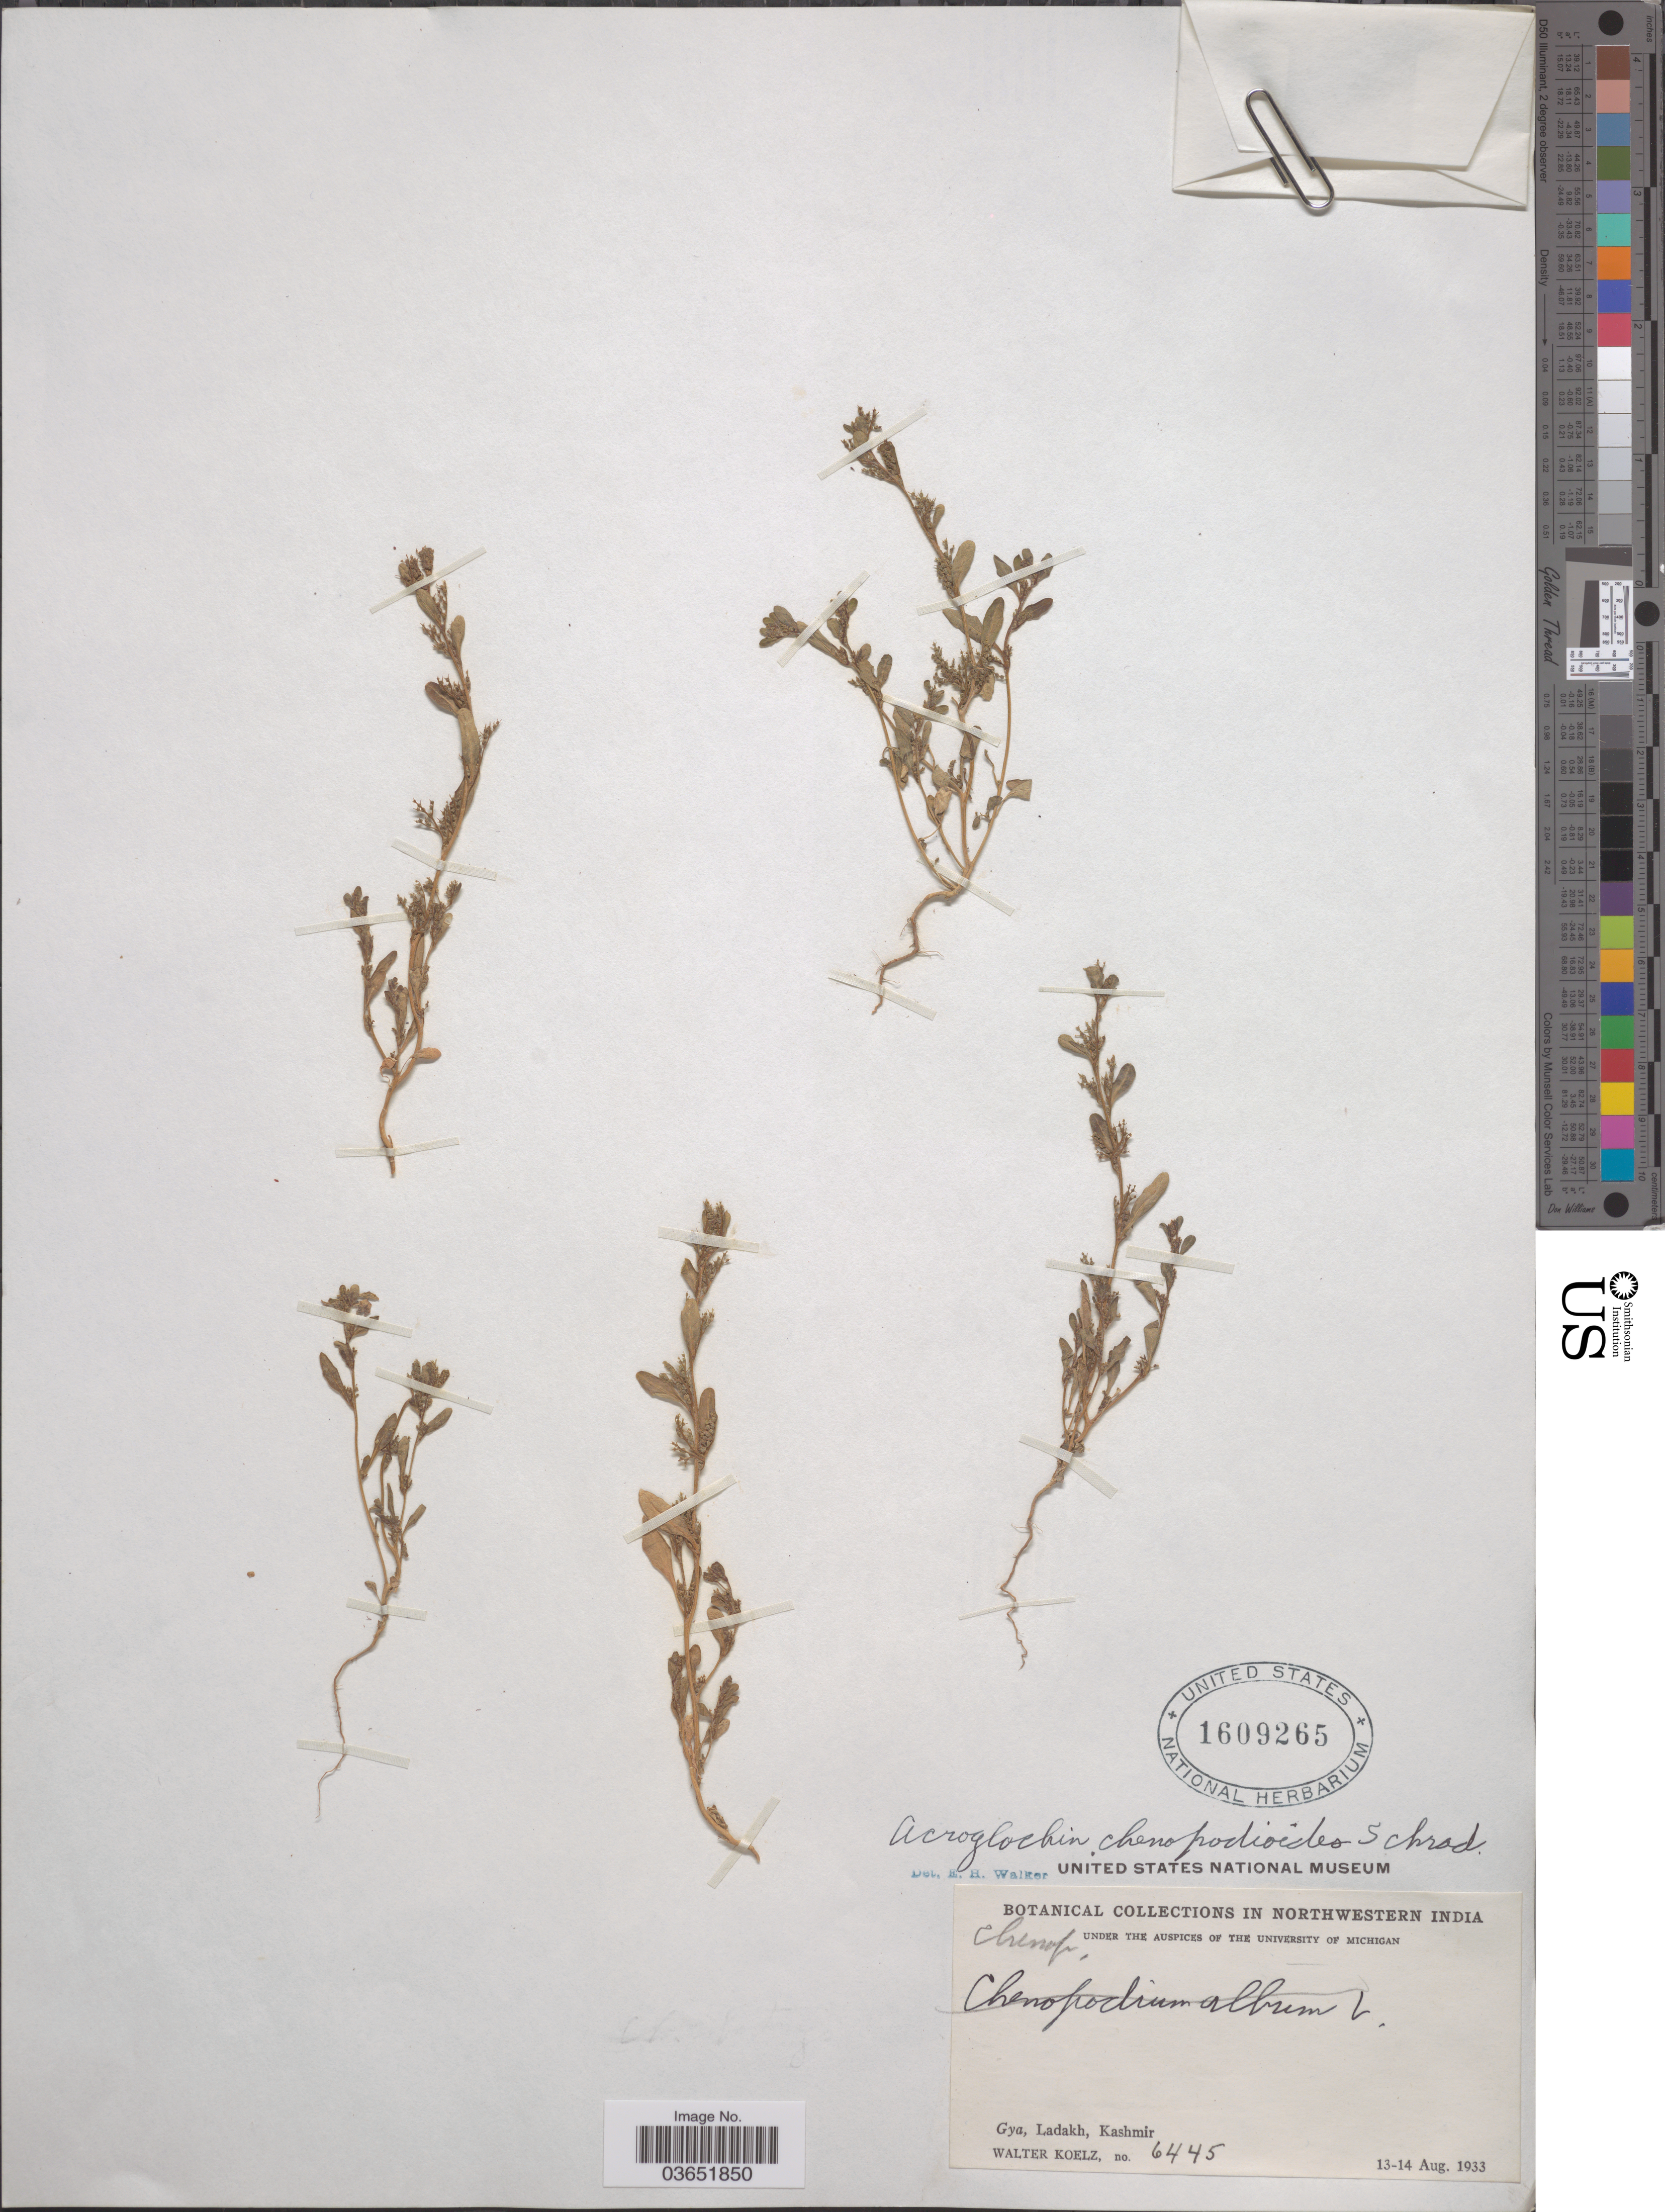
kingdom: Plantae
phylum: Tracheophyta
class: Magnoliopsida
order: Caryophyllales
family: Amaranthaceae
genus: Acroglochin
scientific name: Acroglochin persicarioides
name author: (Poir.) Moq.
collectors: W. N. Koelz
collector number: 6445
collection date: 1933-08-13/1933-08-14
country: India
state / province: Jammu and Kashmir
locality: Northwestern India. Gya, Ladakh, Kashmir.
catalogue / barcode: US 1609265